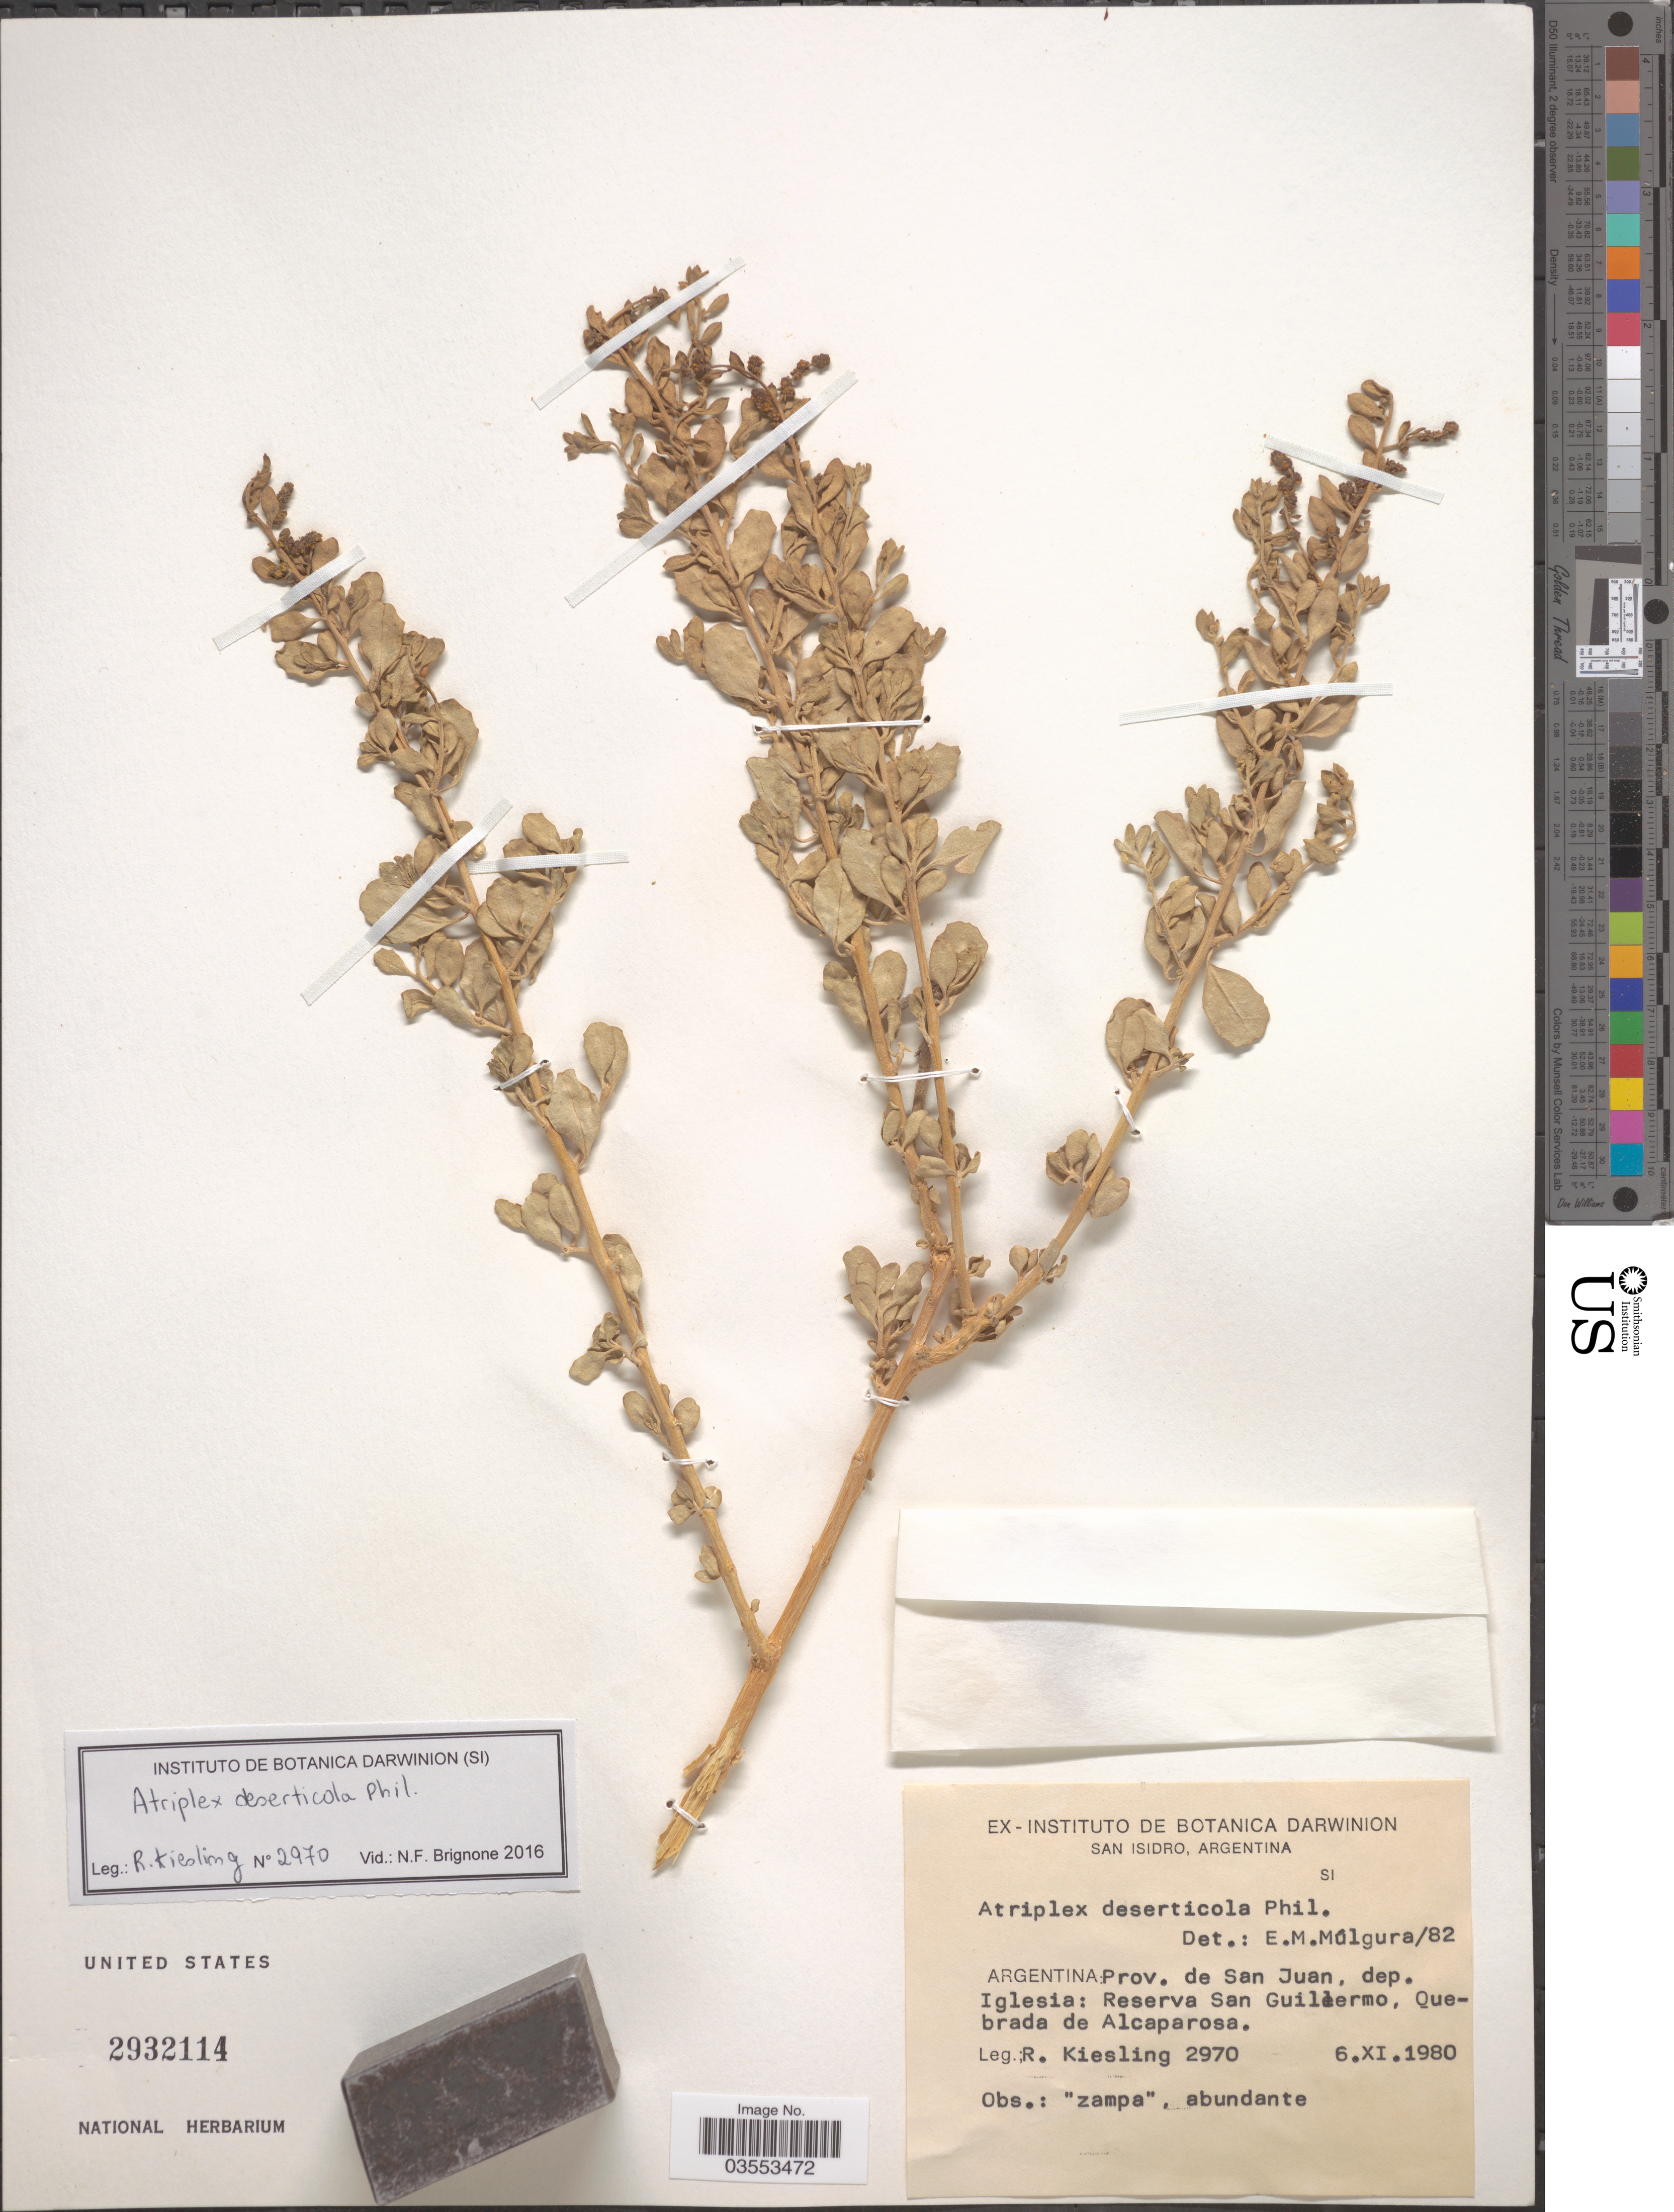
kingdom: Plantae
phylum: Tracheophyta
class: Magnoliopsida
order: Caryophyllales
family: Amaranthaceae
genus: Atriplex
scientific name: Atriplex deserticola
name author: Phil.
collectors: R. Kiesling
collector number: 2970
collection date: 1980-11-06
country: Argentina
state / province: San Juan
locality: Dep. Iglesia: Reserva San Guillermo, Quebrada de Alcaparosa.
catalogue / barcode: US 2932114